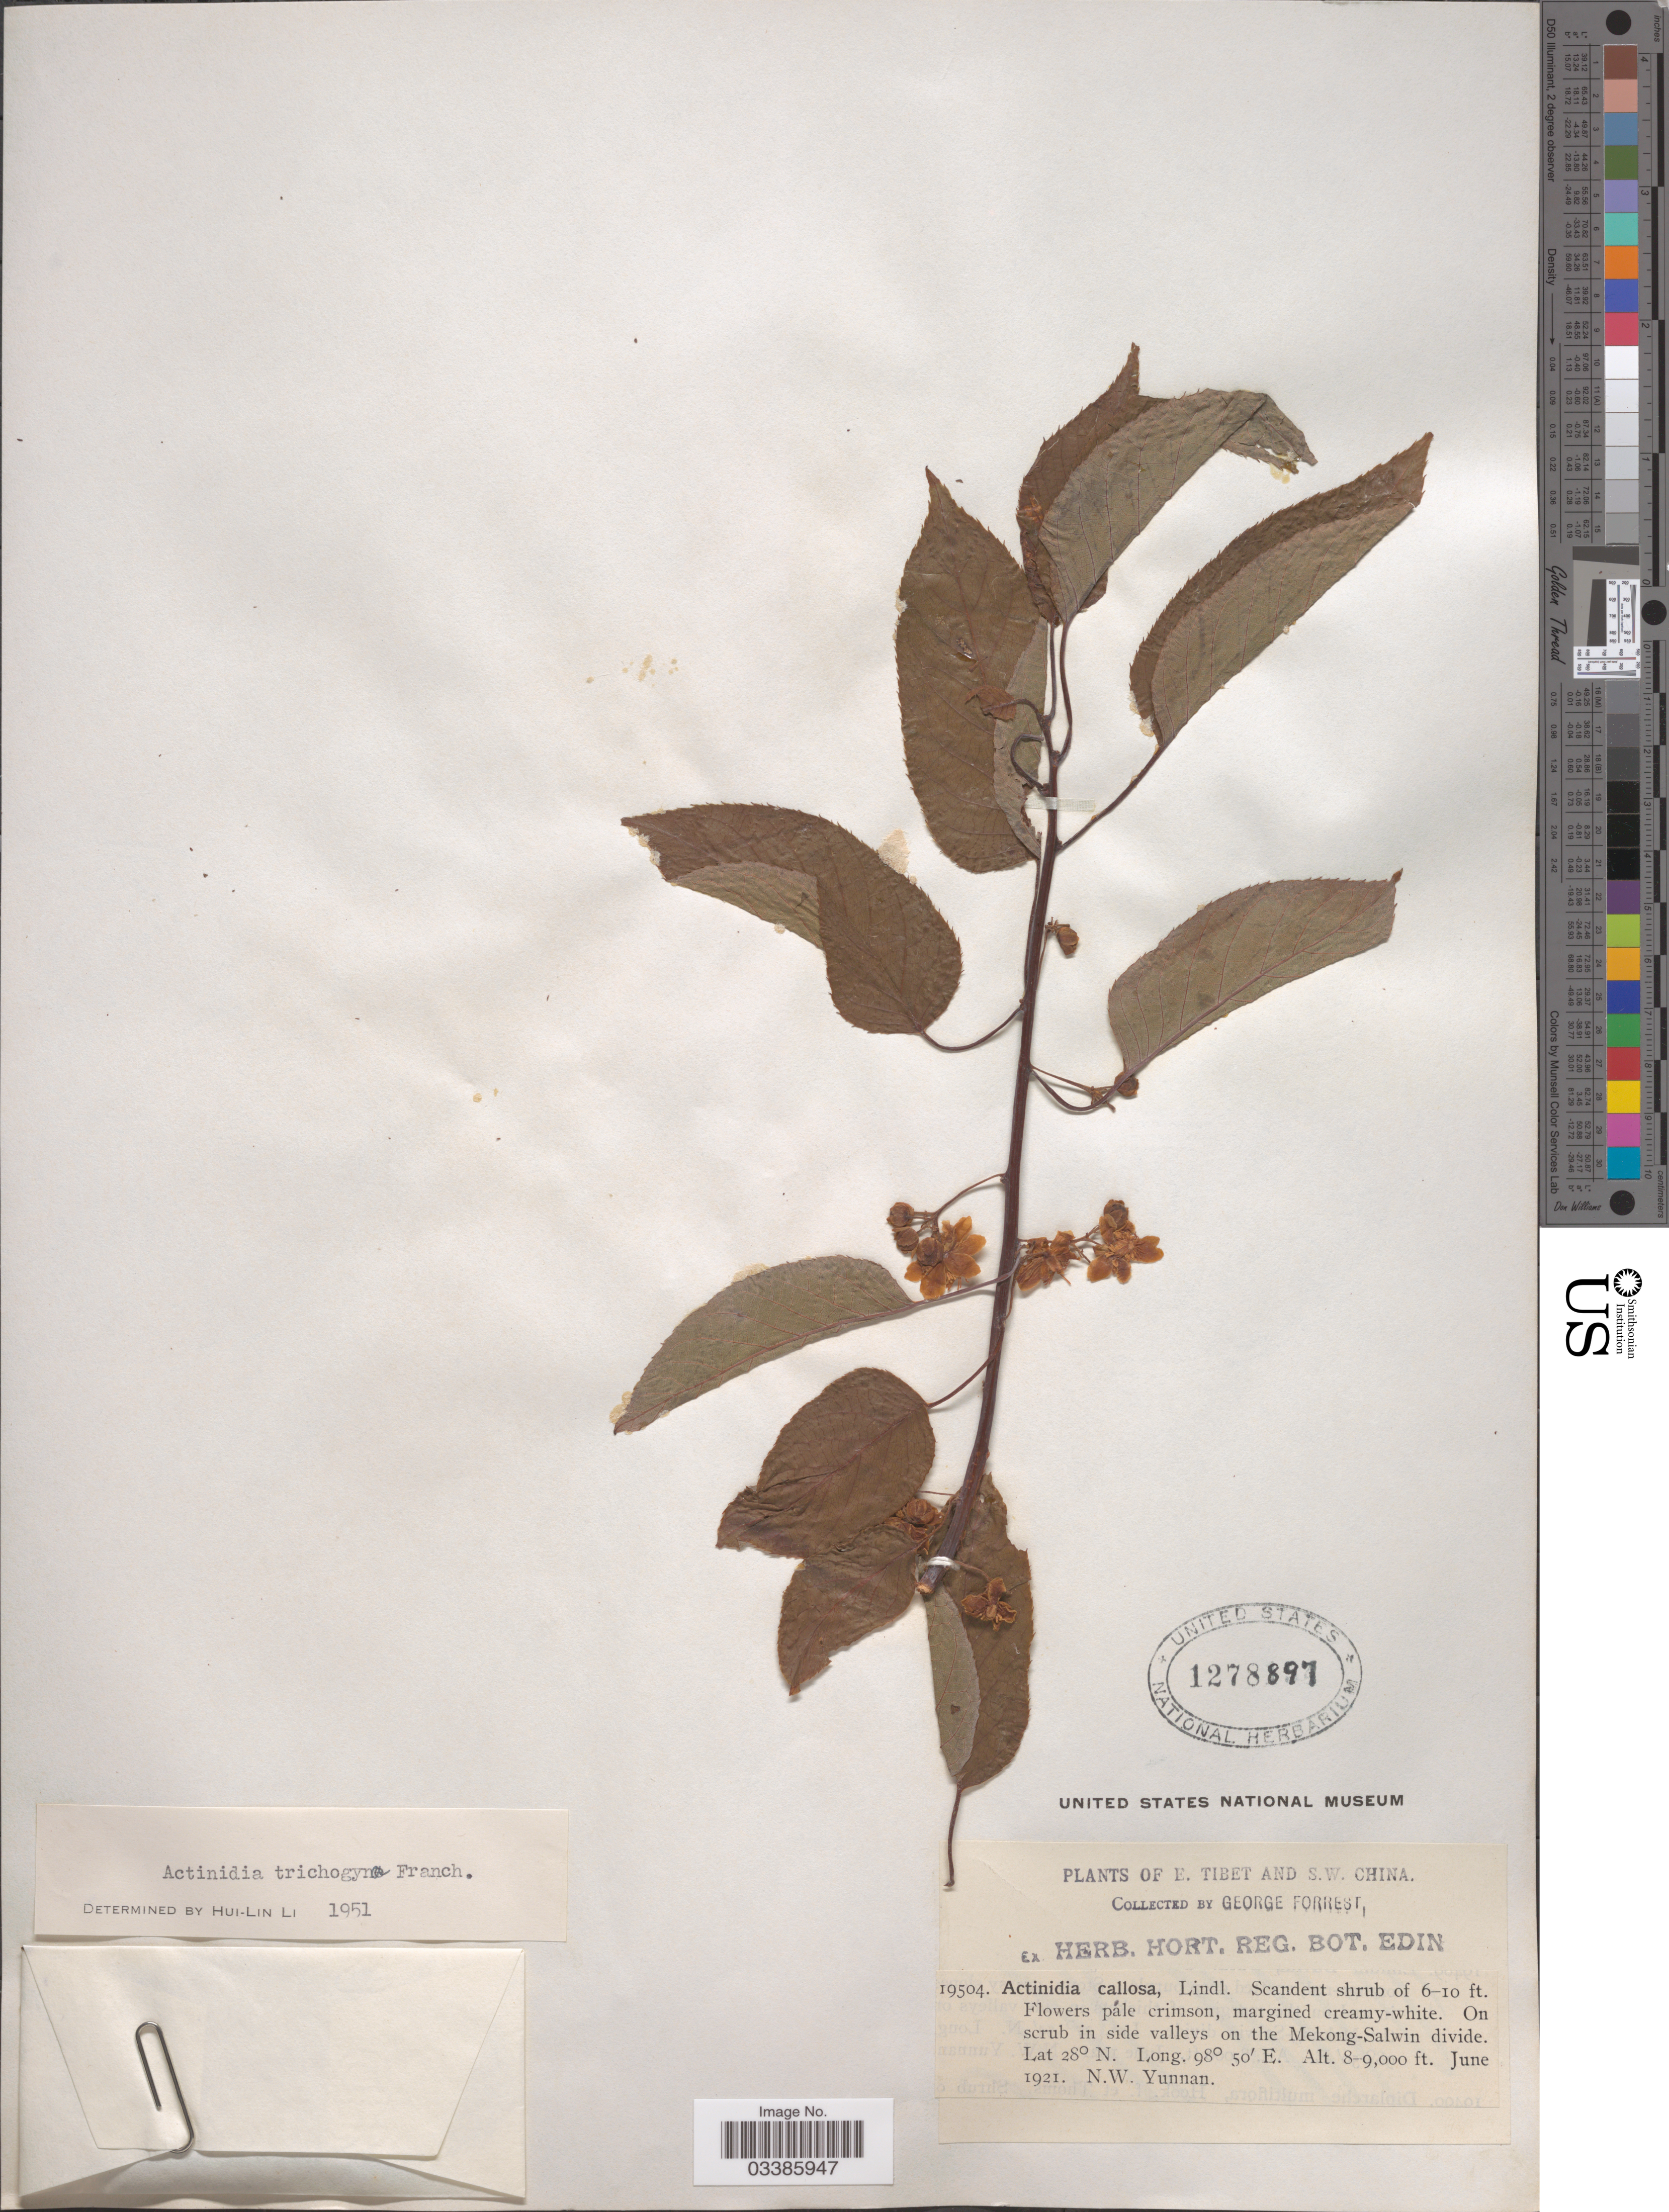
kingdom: Plantae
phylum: Tracheophyta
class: Magnoliopsida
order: Ericales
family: Actinidiaceae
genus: Actinidia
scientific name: Actinidia trichogyna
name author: Franch.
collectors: G. Forrest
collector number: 19504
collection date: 1921-06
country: China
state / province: Yunnan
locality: E. Tibet and S.W. China. On scrub in side valleys on the Mekong-Salwin divide. N.W. Yunnan.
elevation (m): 2438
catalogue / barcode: US 1278897